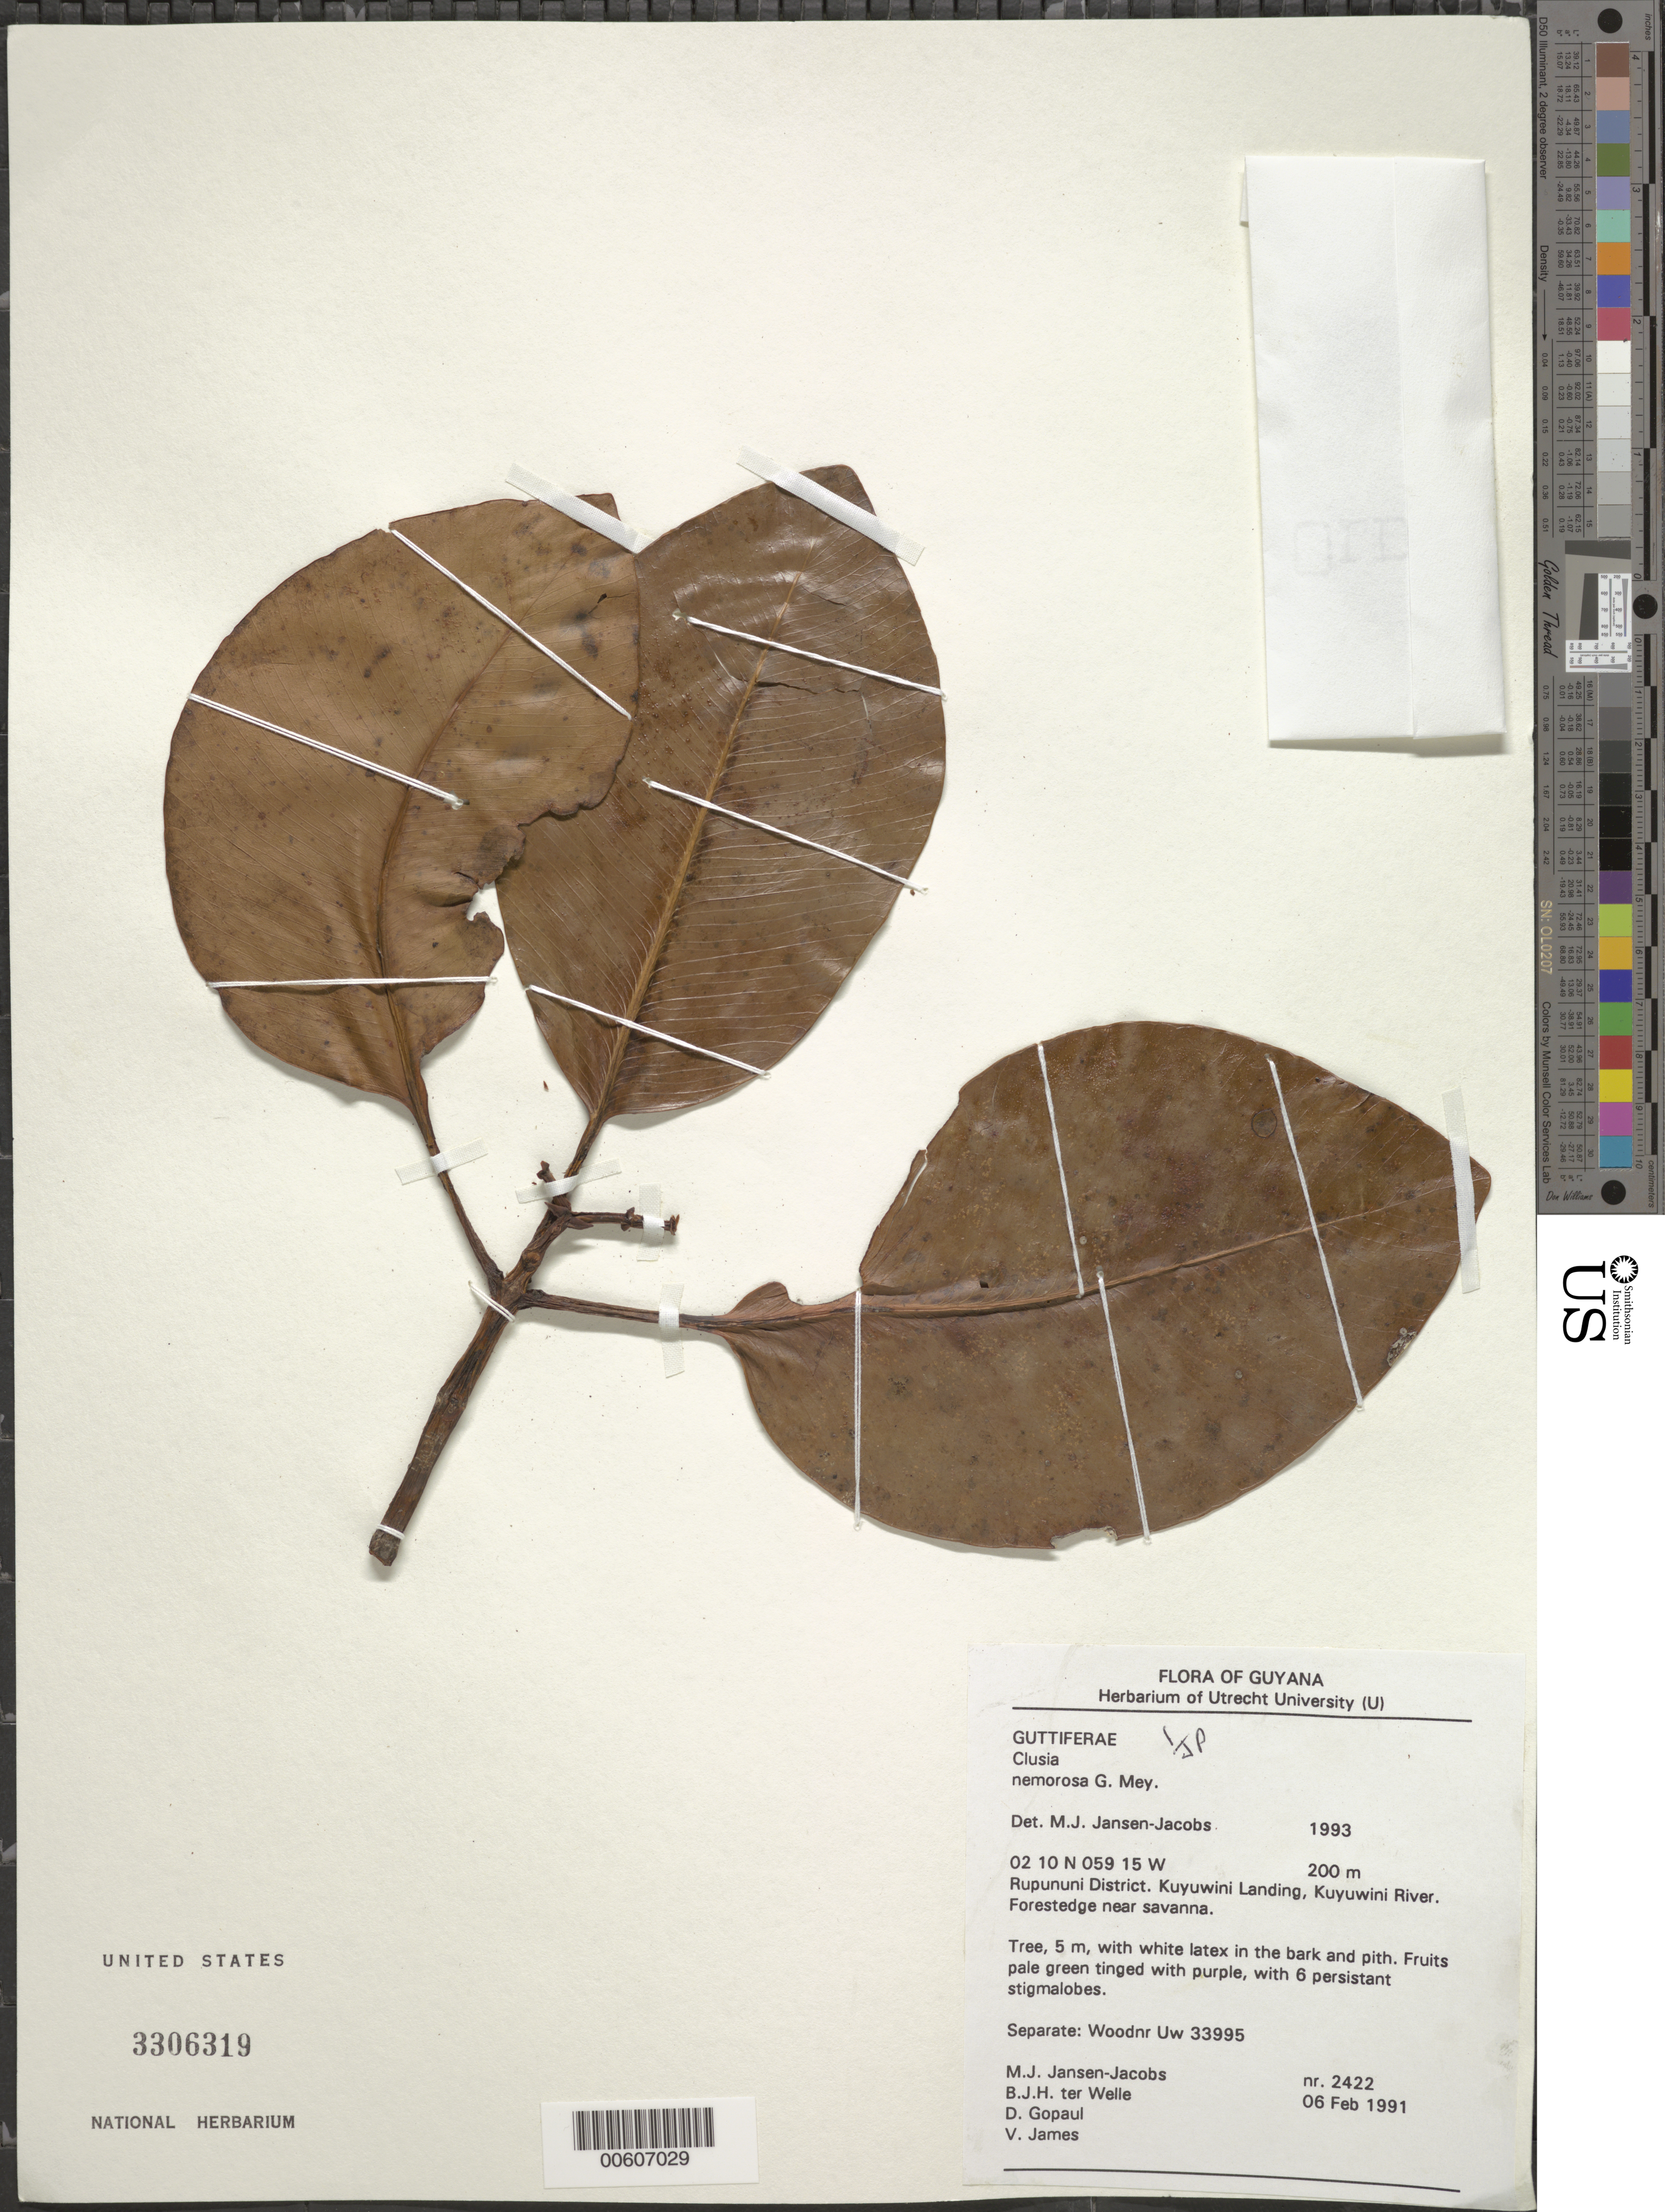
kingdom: Plantae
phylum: Tracheophyta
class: Magnoliopsida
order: Malpighiales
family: Clusiaceae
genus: Clusia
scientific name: Clusia nemorosa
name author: G. Mey.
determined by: Jansen-Jacobs, M. J., (U), Nationaal Herbarium Nederland, Utrecht University branch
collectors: M. J. Jansen-Jacobs, B. Welle, D. Gopaul & V. James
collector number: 2422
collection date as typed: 6-Feb-91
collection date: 1991-02-06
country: Guyana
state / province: U. Takutu-U. Essequibo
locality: Kuyuwini Landing, Kuyuwini River, Rupununi District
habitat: Forest edge near savanna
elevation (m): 200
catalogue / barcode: US 3306319